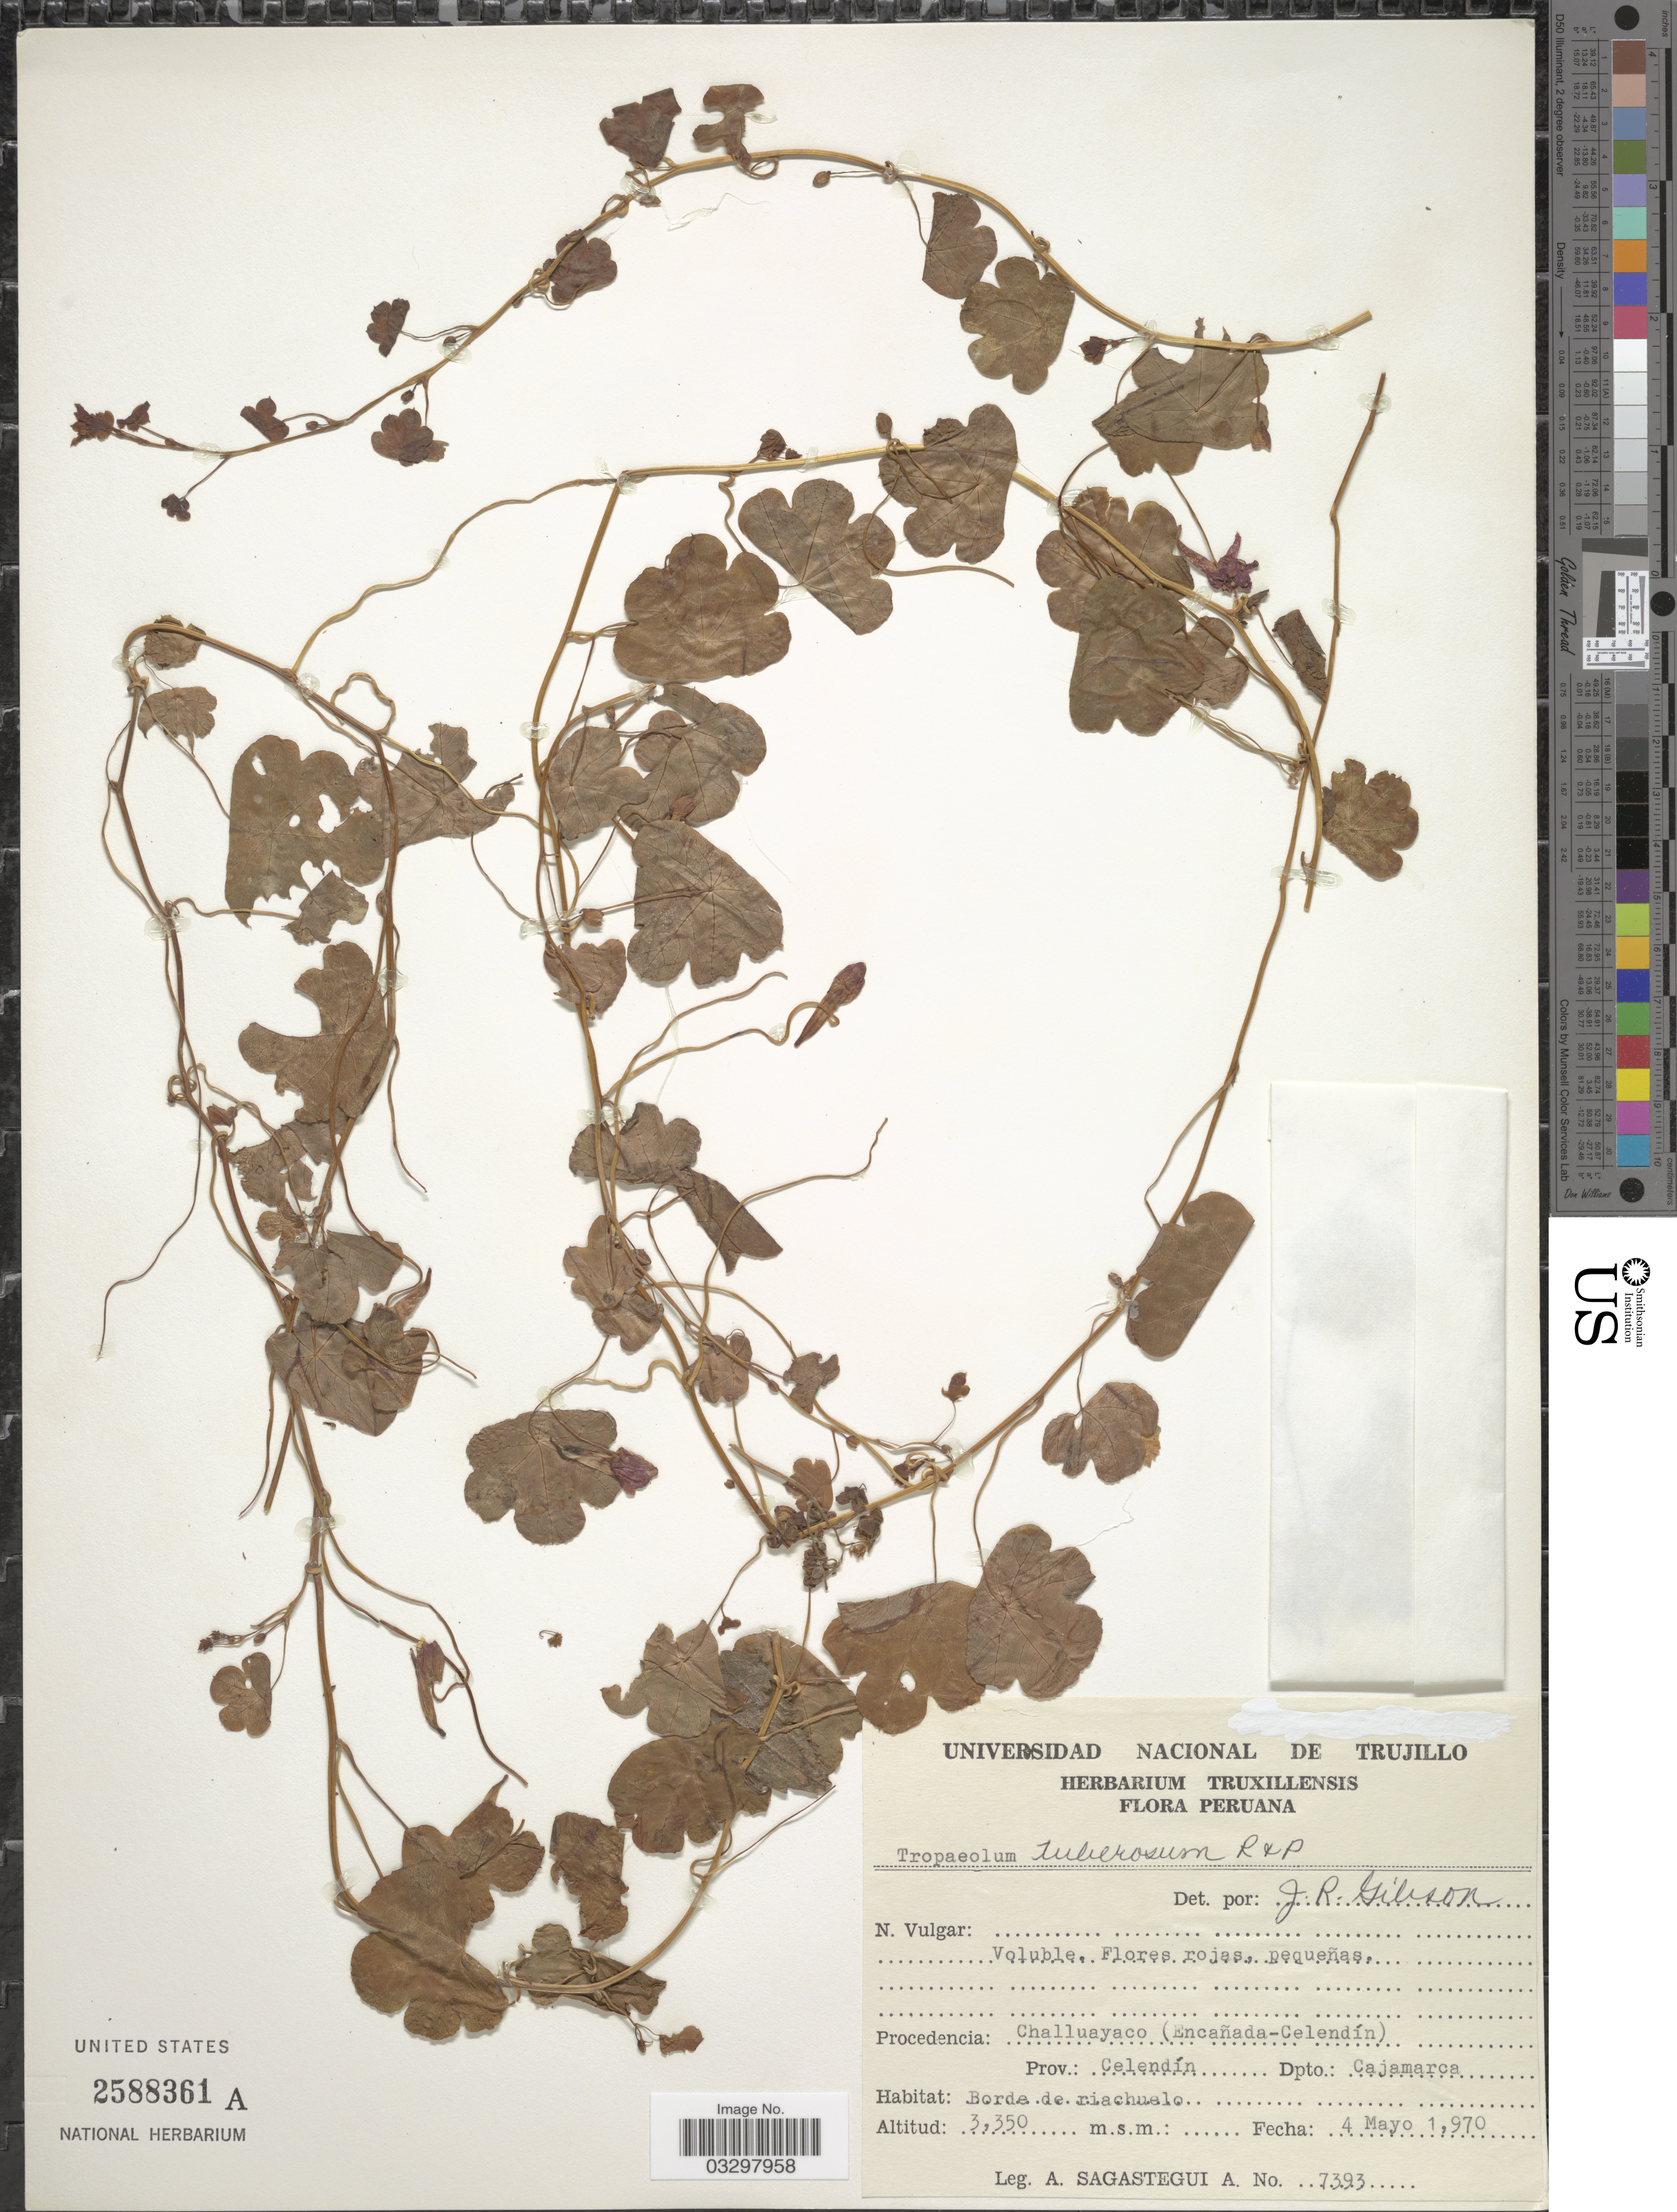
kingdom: Plantae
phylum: Tracheophyta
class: Magnoliopsida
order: Brassicales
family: Tropaeolaceae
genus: Tropaeolum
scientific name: Tropaeolum tuberosum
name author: Ruiz & Pav.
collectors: A. Sagástegui A.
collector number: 7393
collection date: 1970-05-04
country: Peru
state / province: Cajamarca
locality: Procedencia Challuayaco (Encañada-Celendín). Prov.: Celendín, Dpto.: Cajamarca.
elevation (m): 3350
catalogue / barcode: US 2588361A